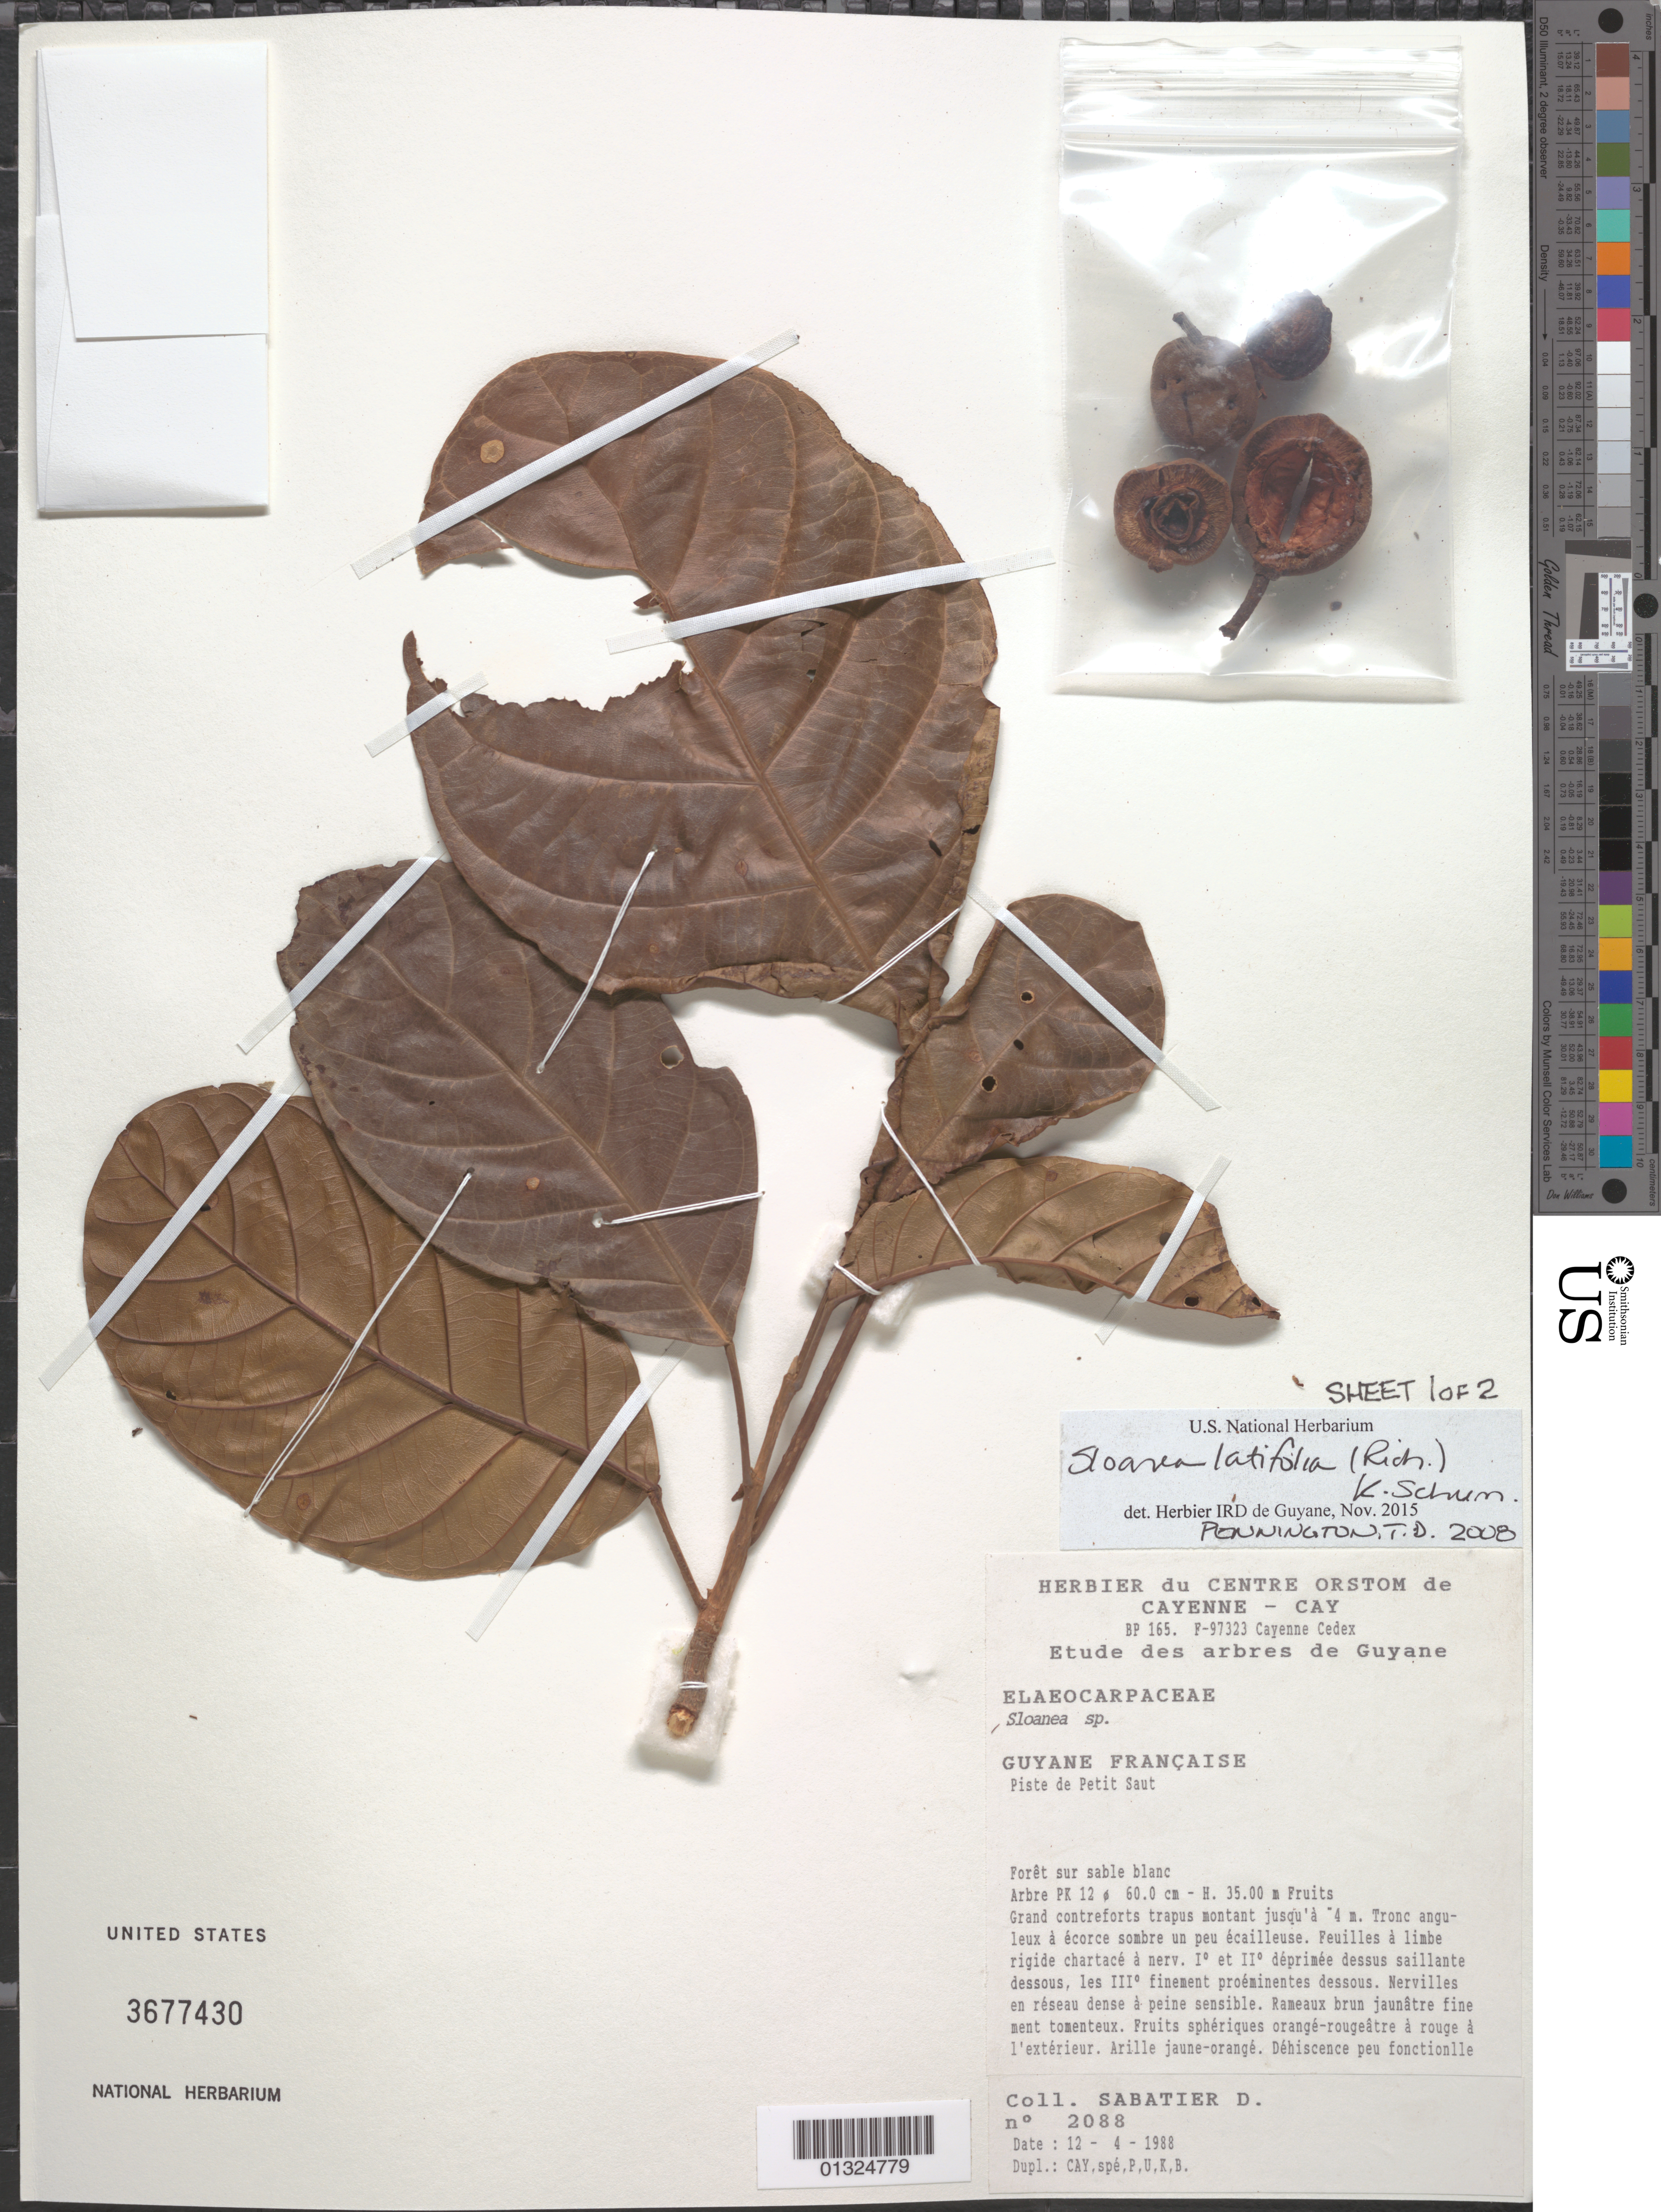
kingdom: Plantae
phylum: Tracheophyta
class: Magnoliopsida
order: Oxalidales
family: Elaeocarpaceae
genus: Sloanea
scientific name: Sloanea latifolia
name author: (Rich.) K. Schum.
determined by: Pennington, T. D., (K)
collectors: D. Sabatier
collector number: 2088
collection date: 1988-04-12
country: French Guiana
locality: Piste de Petit Saut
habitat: Foret sur sable blanc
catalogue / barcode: US 3677430